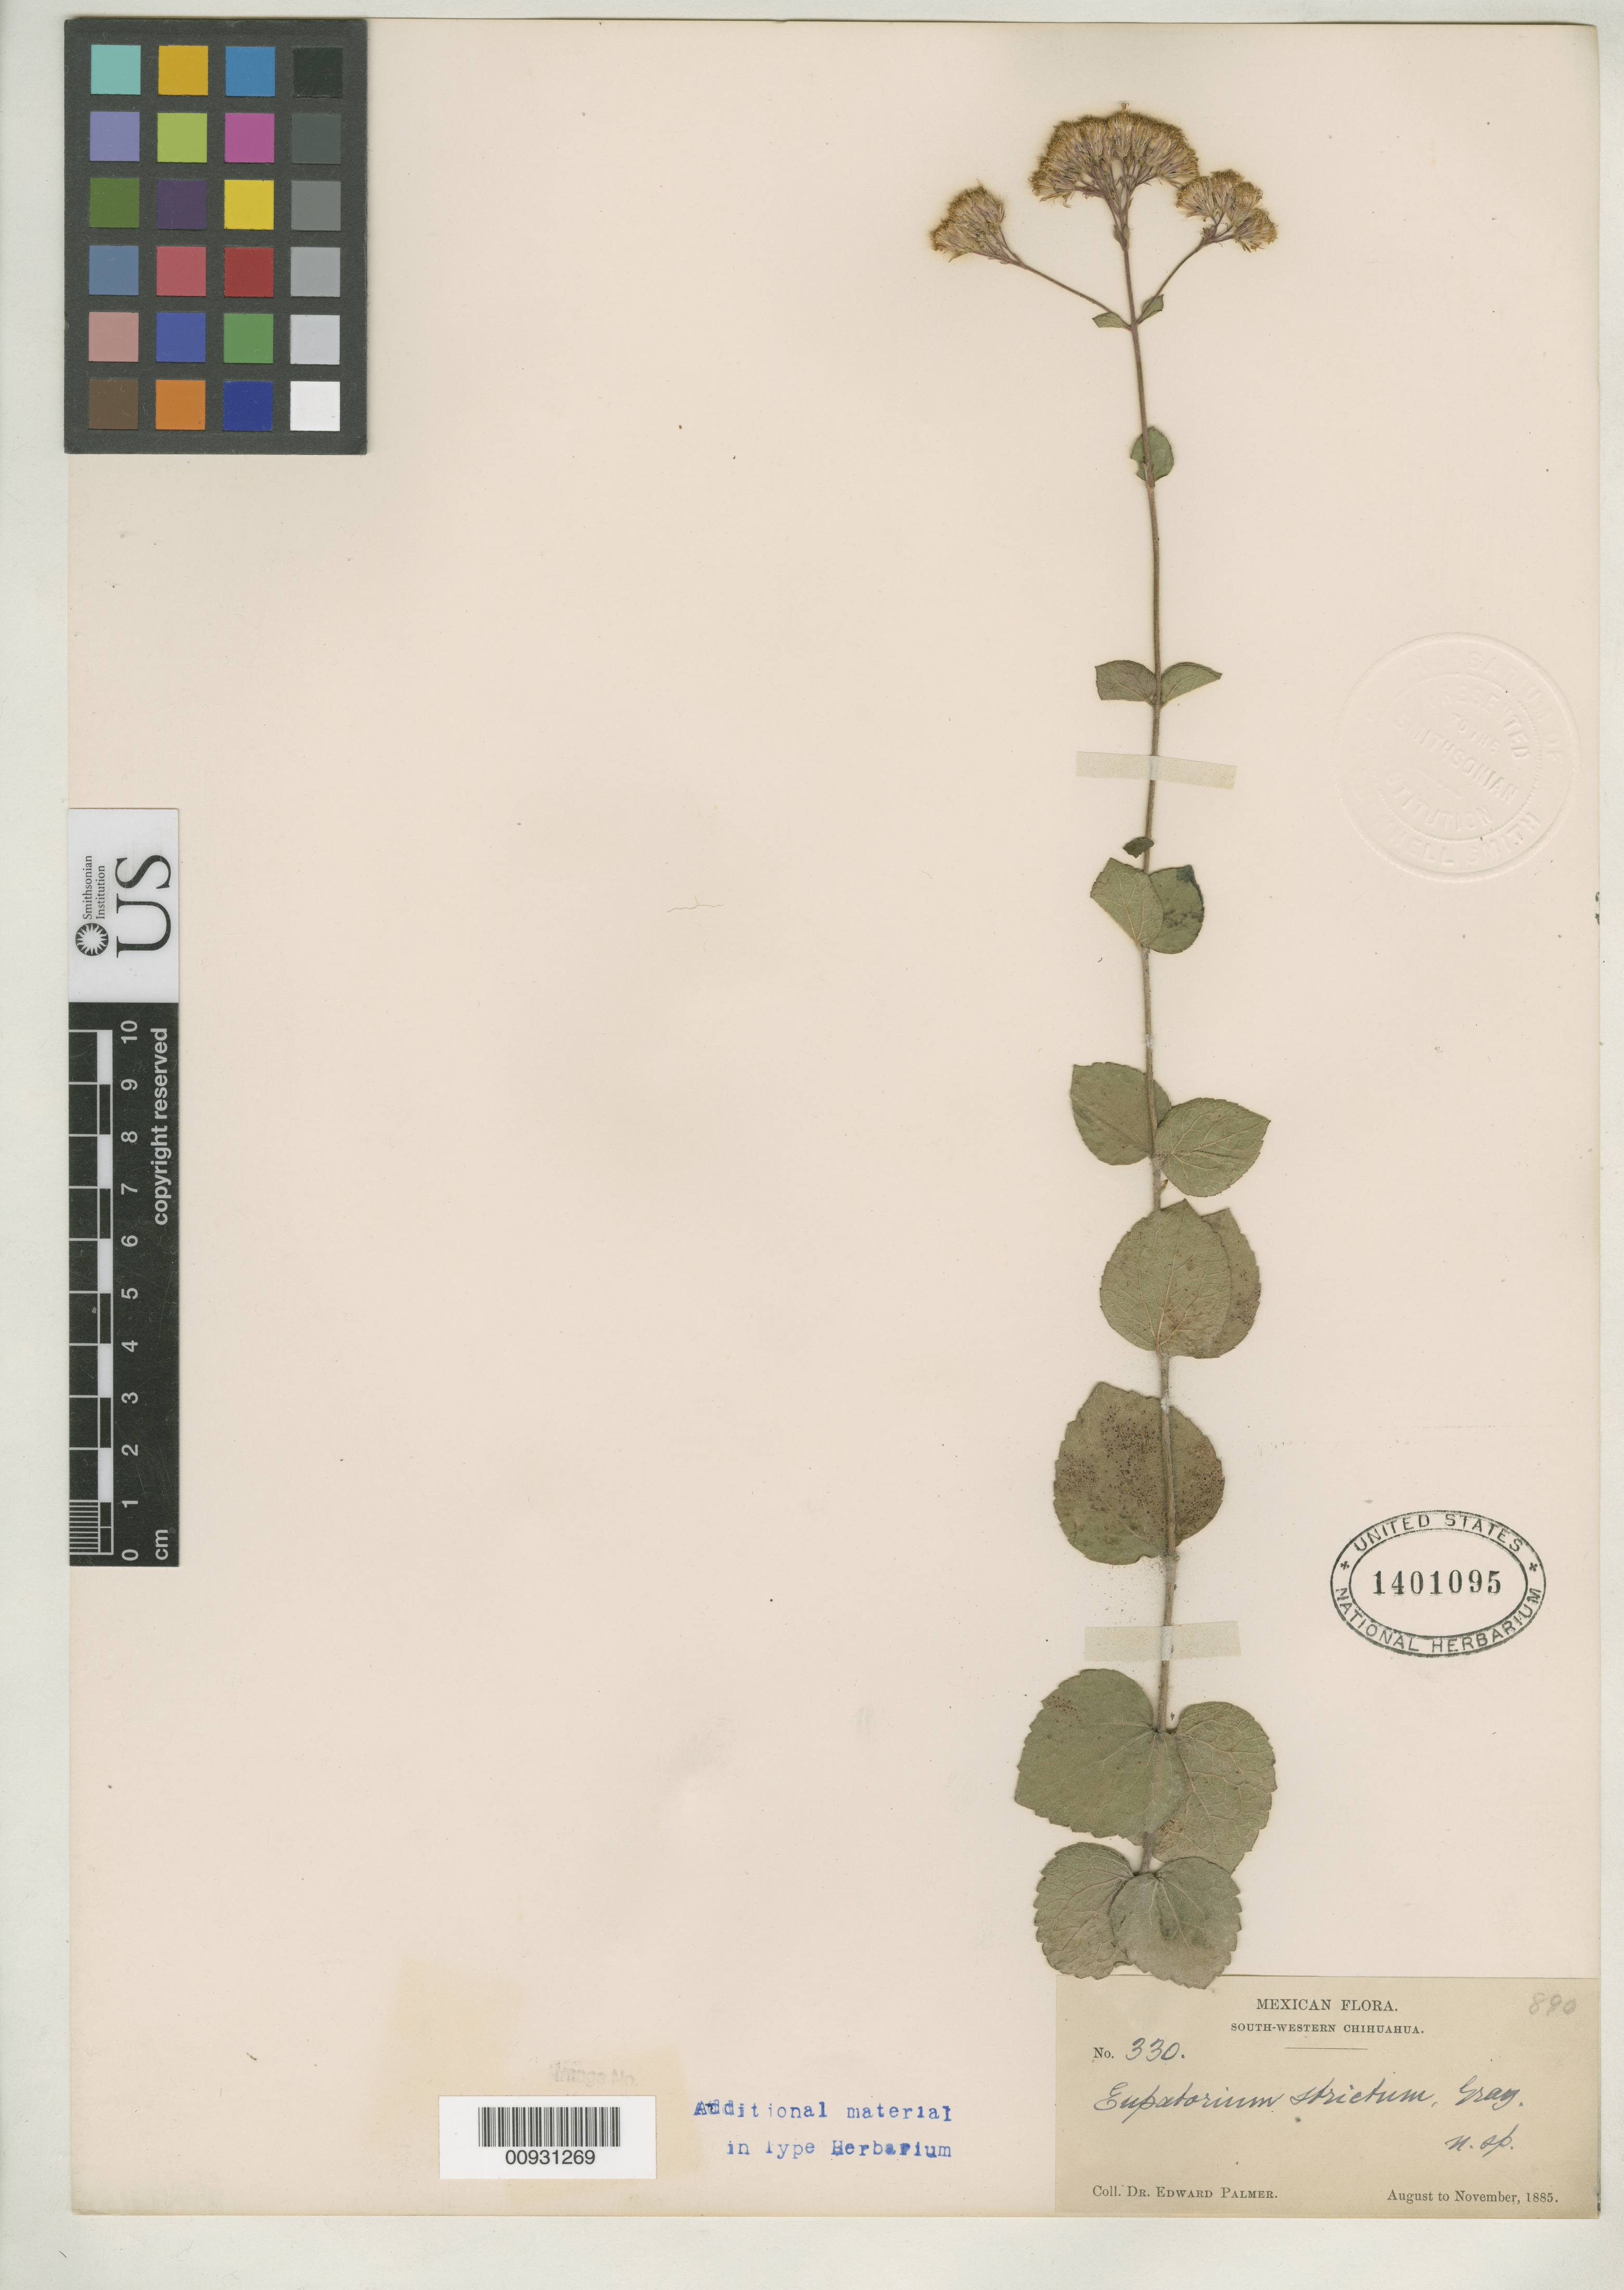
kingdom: Plantae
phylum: Tracheophyta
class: Magnoliopsida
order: Asterales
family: Asteraceae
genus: Eupatorium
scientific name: Eupatorium strictum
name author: A. Gray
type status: Isotype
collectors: E. Palmer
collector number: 330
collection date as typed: Aug 1885 to Nov 1885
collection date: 1885-08/1885-11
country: Mexico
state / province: Chihuahua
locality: South-western Chihuahua.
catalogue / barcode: US 1401095